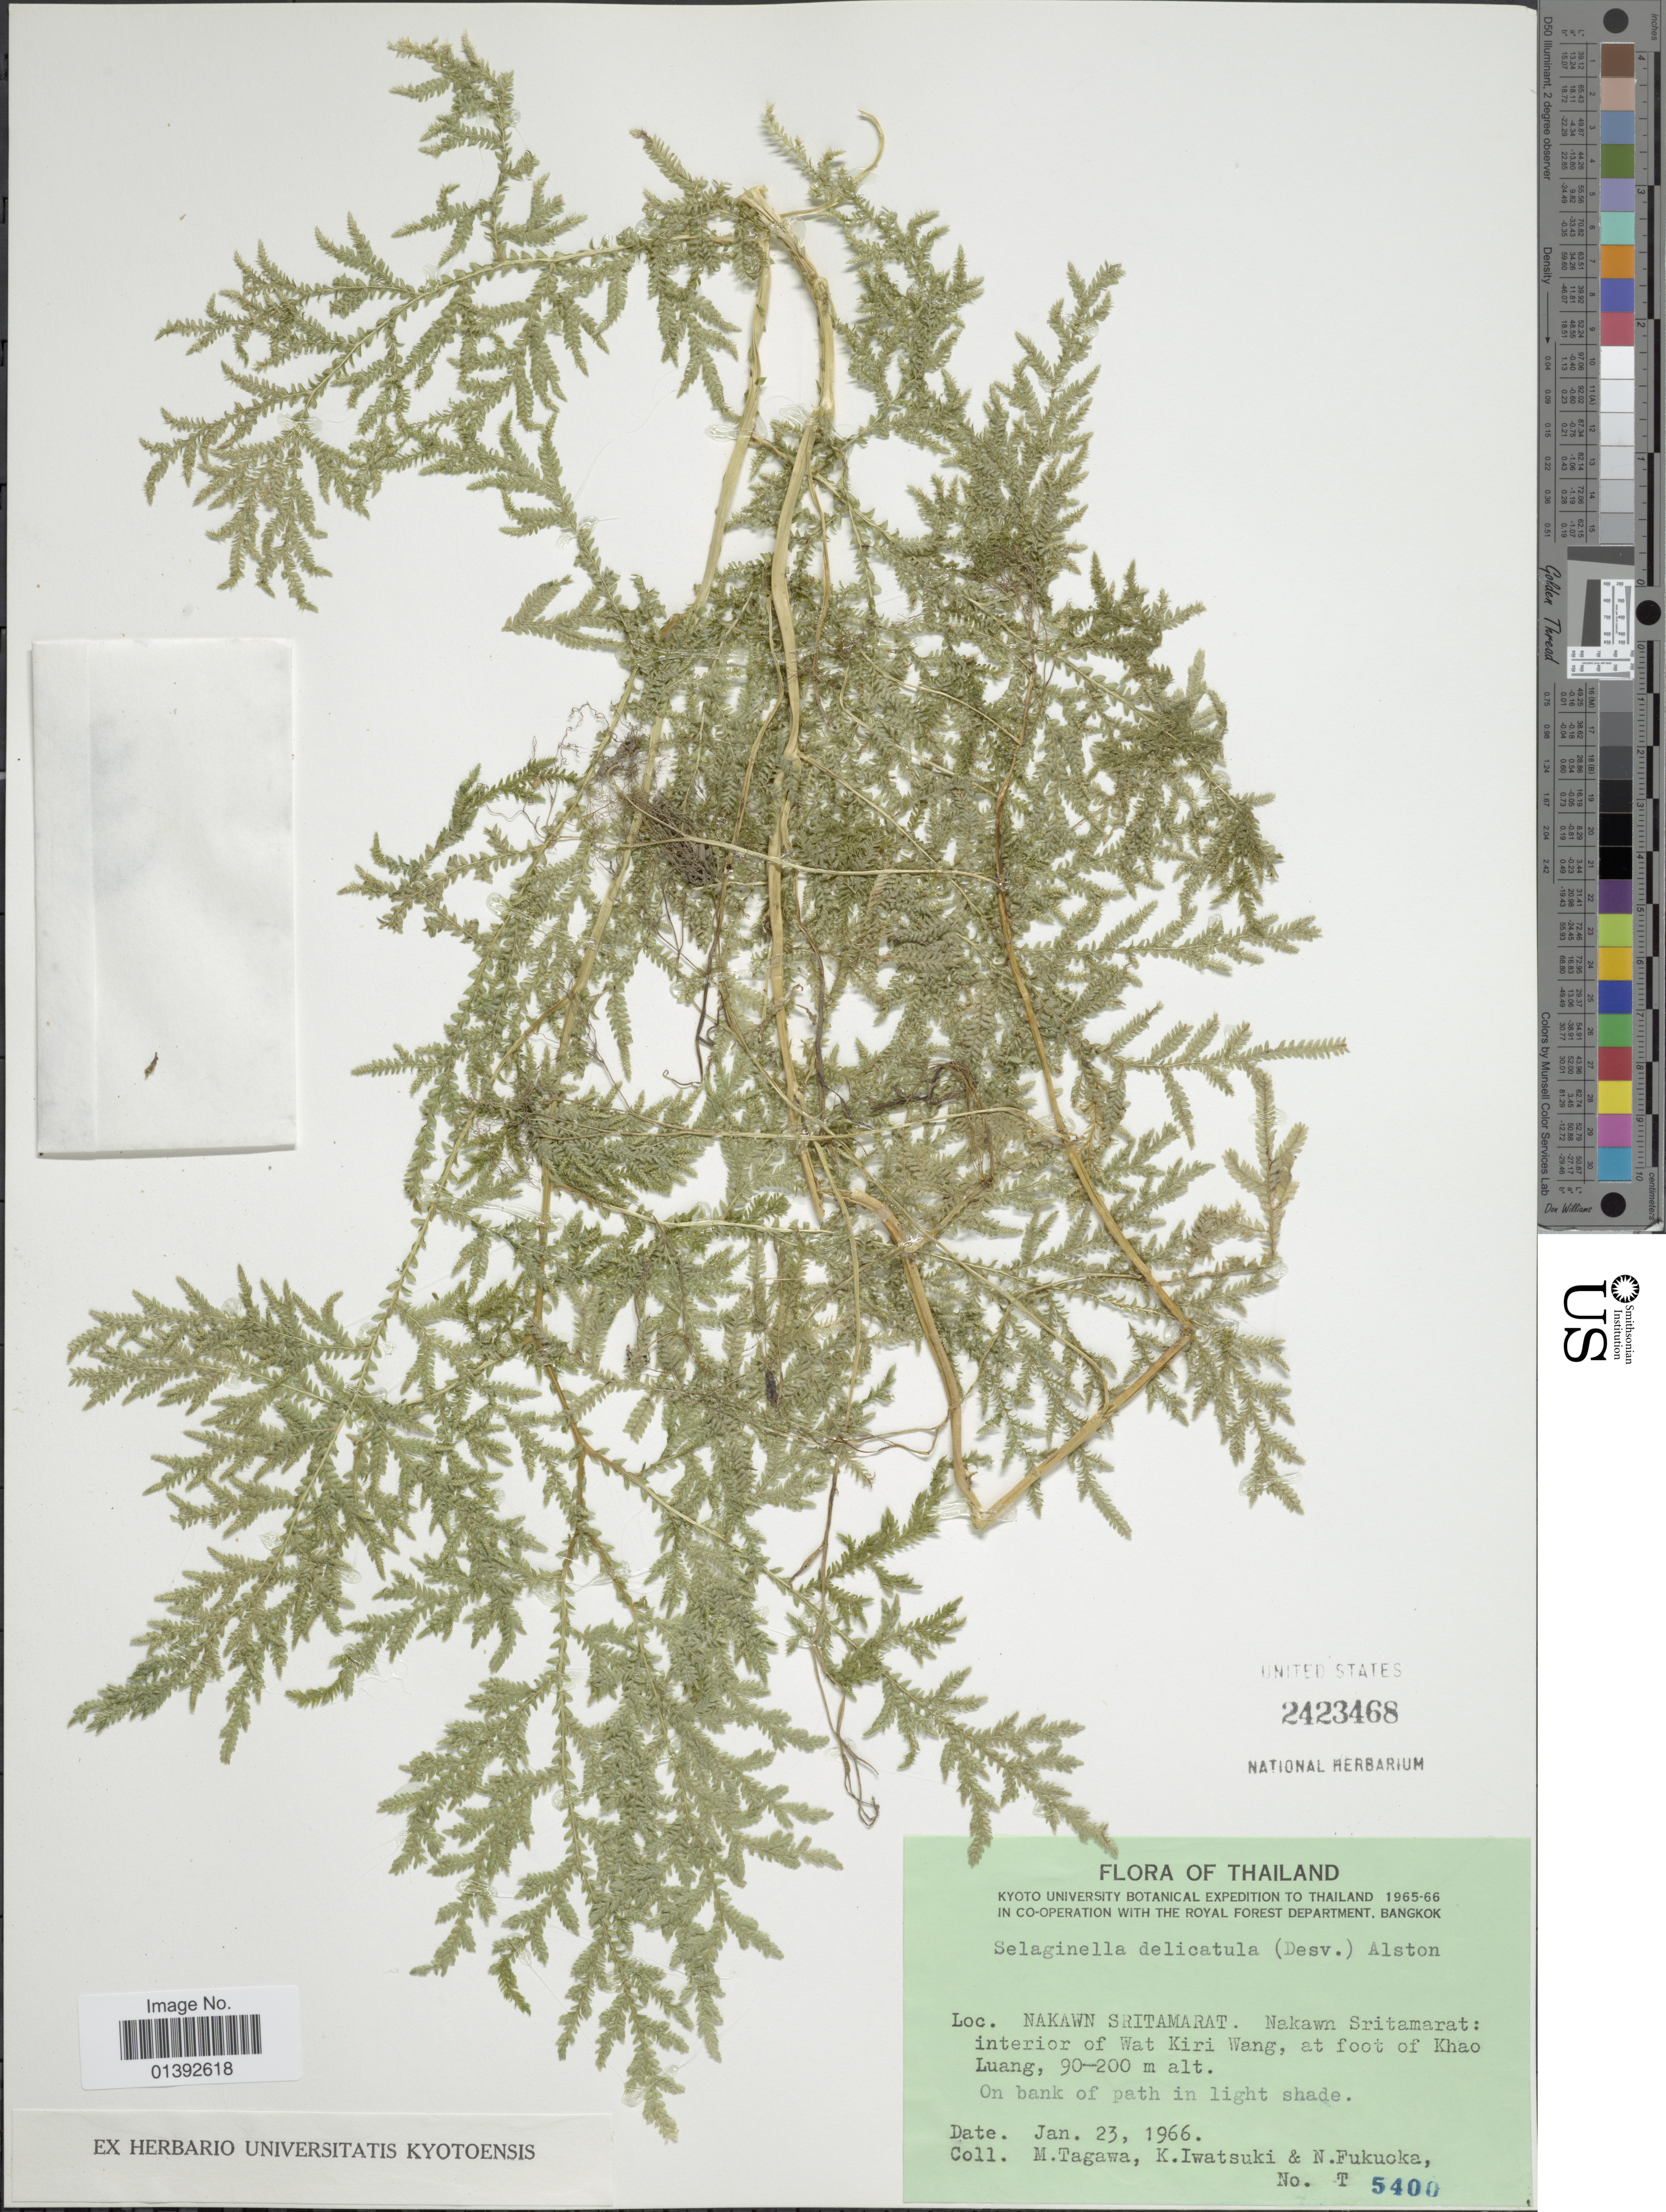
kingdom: Plantae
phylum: Tracheophyta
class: Lycopodiopsida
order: Selaginellales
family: Selaginellaceae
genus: Selaginella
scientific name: Selaginella delicatula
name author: (Desv.) Alston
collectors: M. Tagawa, K. Iwatsuki & N. Fukuoka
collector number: T 5400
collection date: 1966-01-23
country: Thailand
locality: Nakawn Sritamarat, interior of Wat Kiri Wang, at foot of Khao Luang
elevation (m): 90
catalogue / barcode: US 2423468